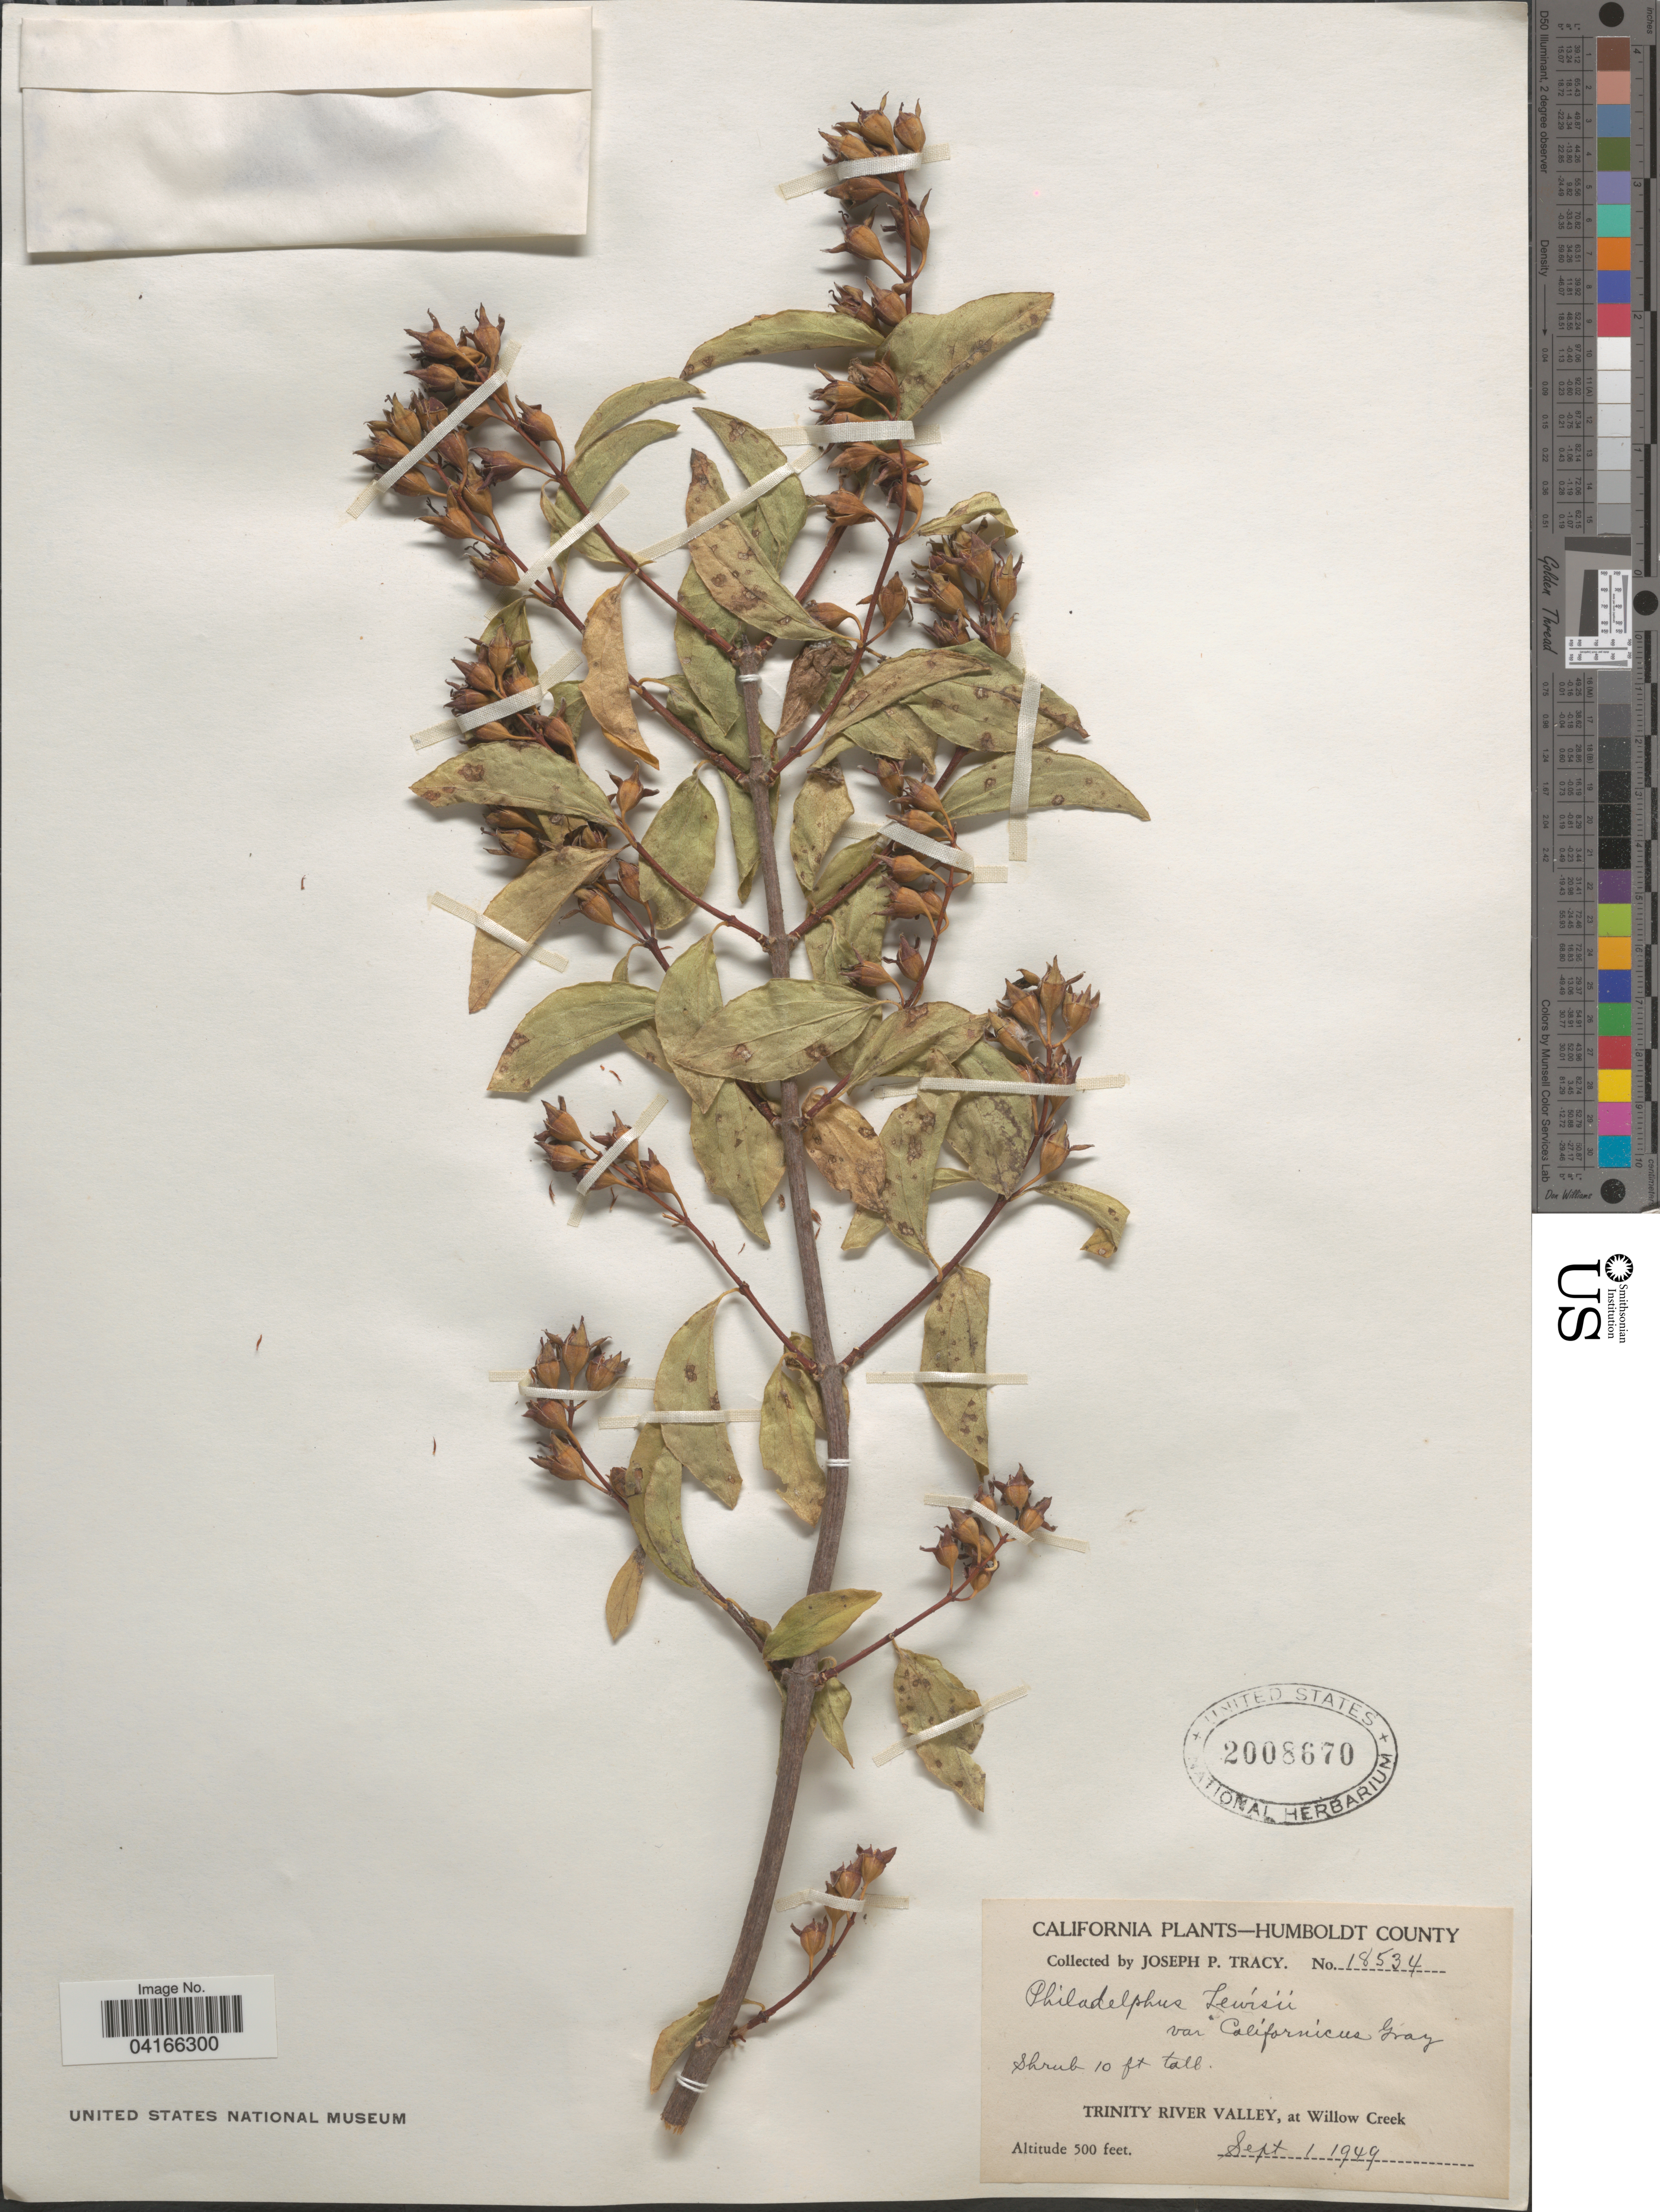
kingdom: Plantae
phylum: Tracheophyta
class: Magnoliopsida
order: Cornales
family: Hydrangeaceae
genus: Philadelphus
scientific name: Philadelphus lewisii var. californicus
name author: (Benth.) A. Gray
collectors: J. Tracy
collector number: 18534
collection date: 1949-09-01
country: United States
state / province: California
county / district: Humboldt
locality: Humboldt County. Trinity River Valley, at Willow Creek.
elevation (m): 152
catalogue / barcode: US 3008670